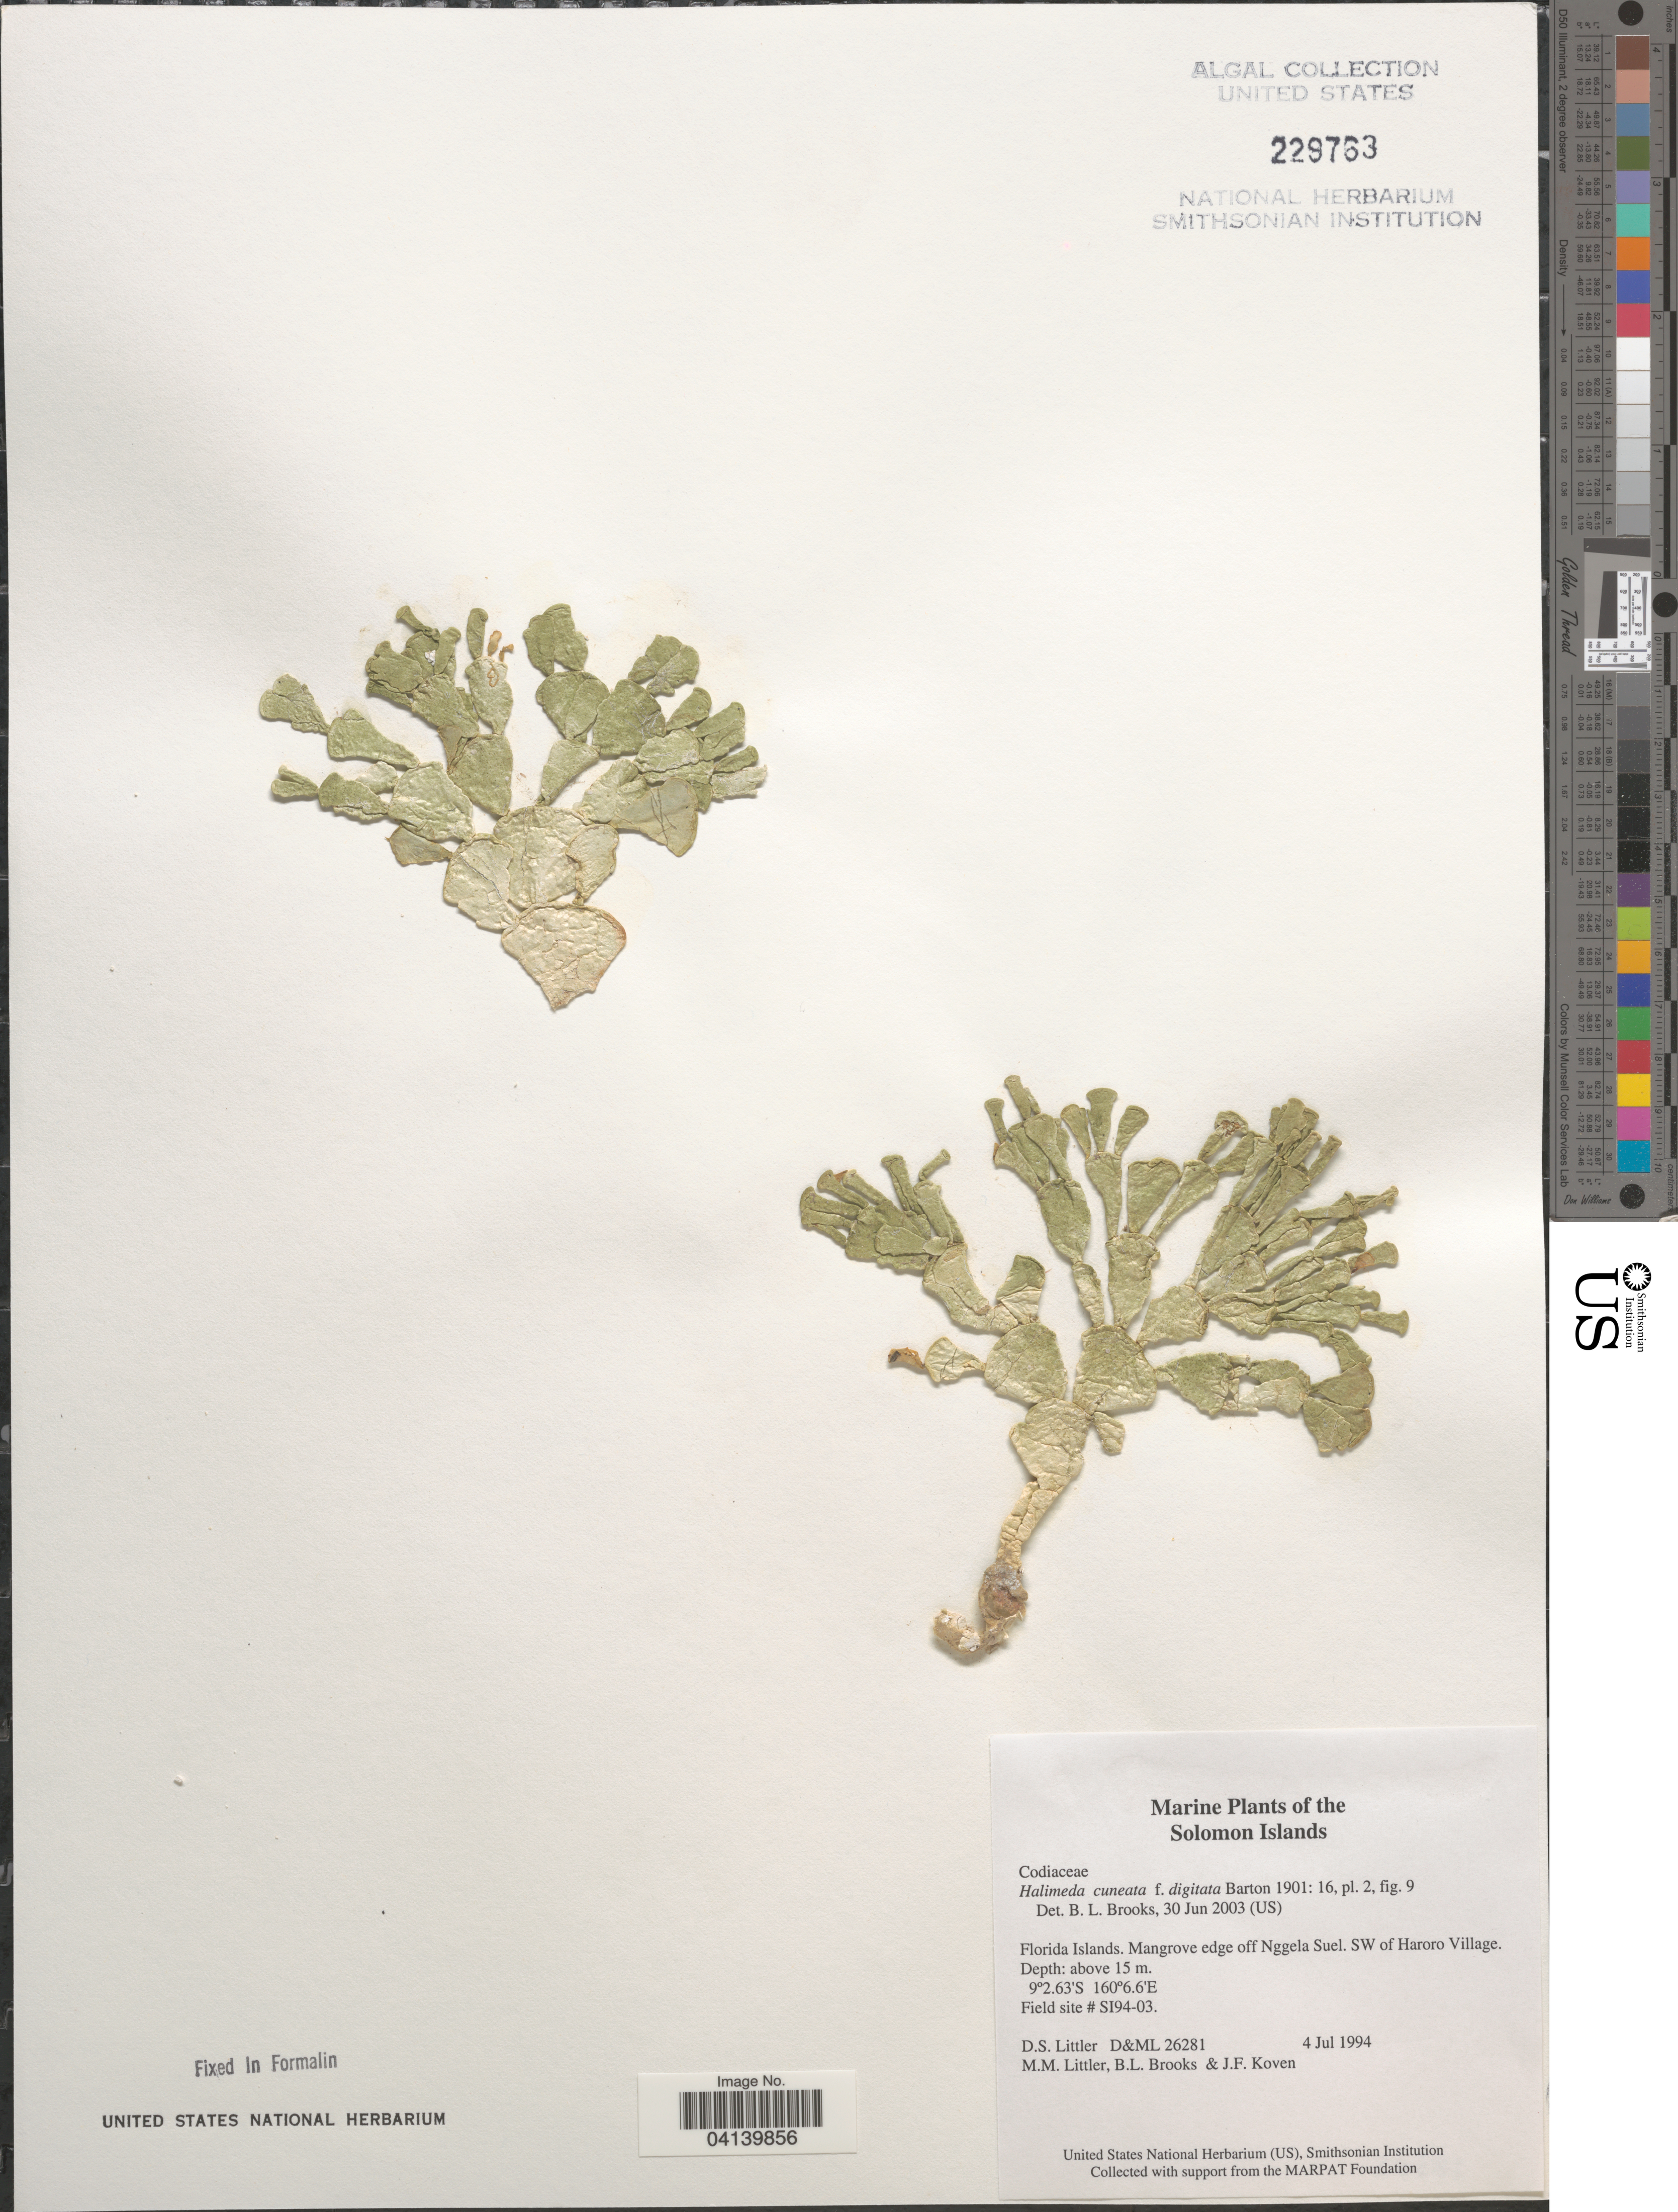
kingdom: Plantae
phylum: Chlorophyta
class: Ulvophyceae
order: Bryopsidales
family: Halimedaceae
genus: Halimeda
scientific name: Halimeda cuneata f. digitata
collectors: D. S. Littler, B. Brooks & J. Koven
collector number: D&ML 26281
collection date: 1994-07-04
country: Solomon Islands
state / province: Solomon Islands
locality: Florida Islands. Mangrove edge off Nggela Suel. SW of Haroro Village. Field site # SI94-03.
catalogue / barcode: US 229763